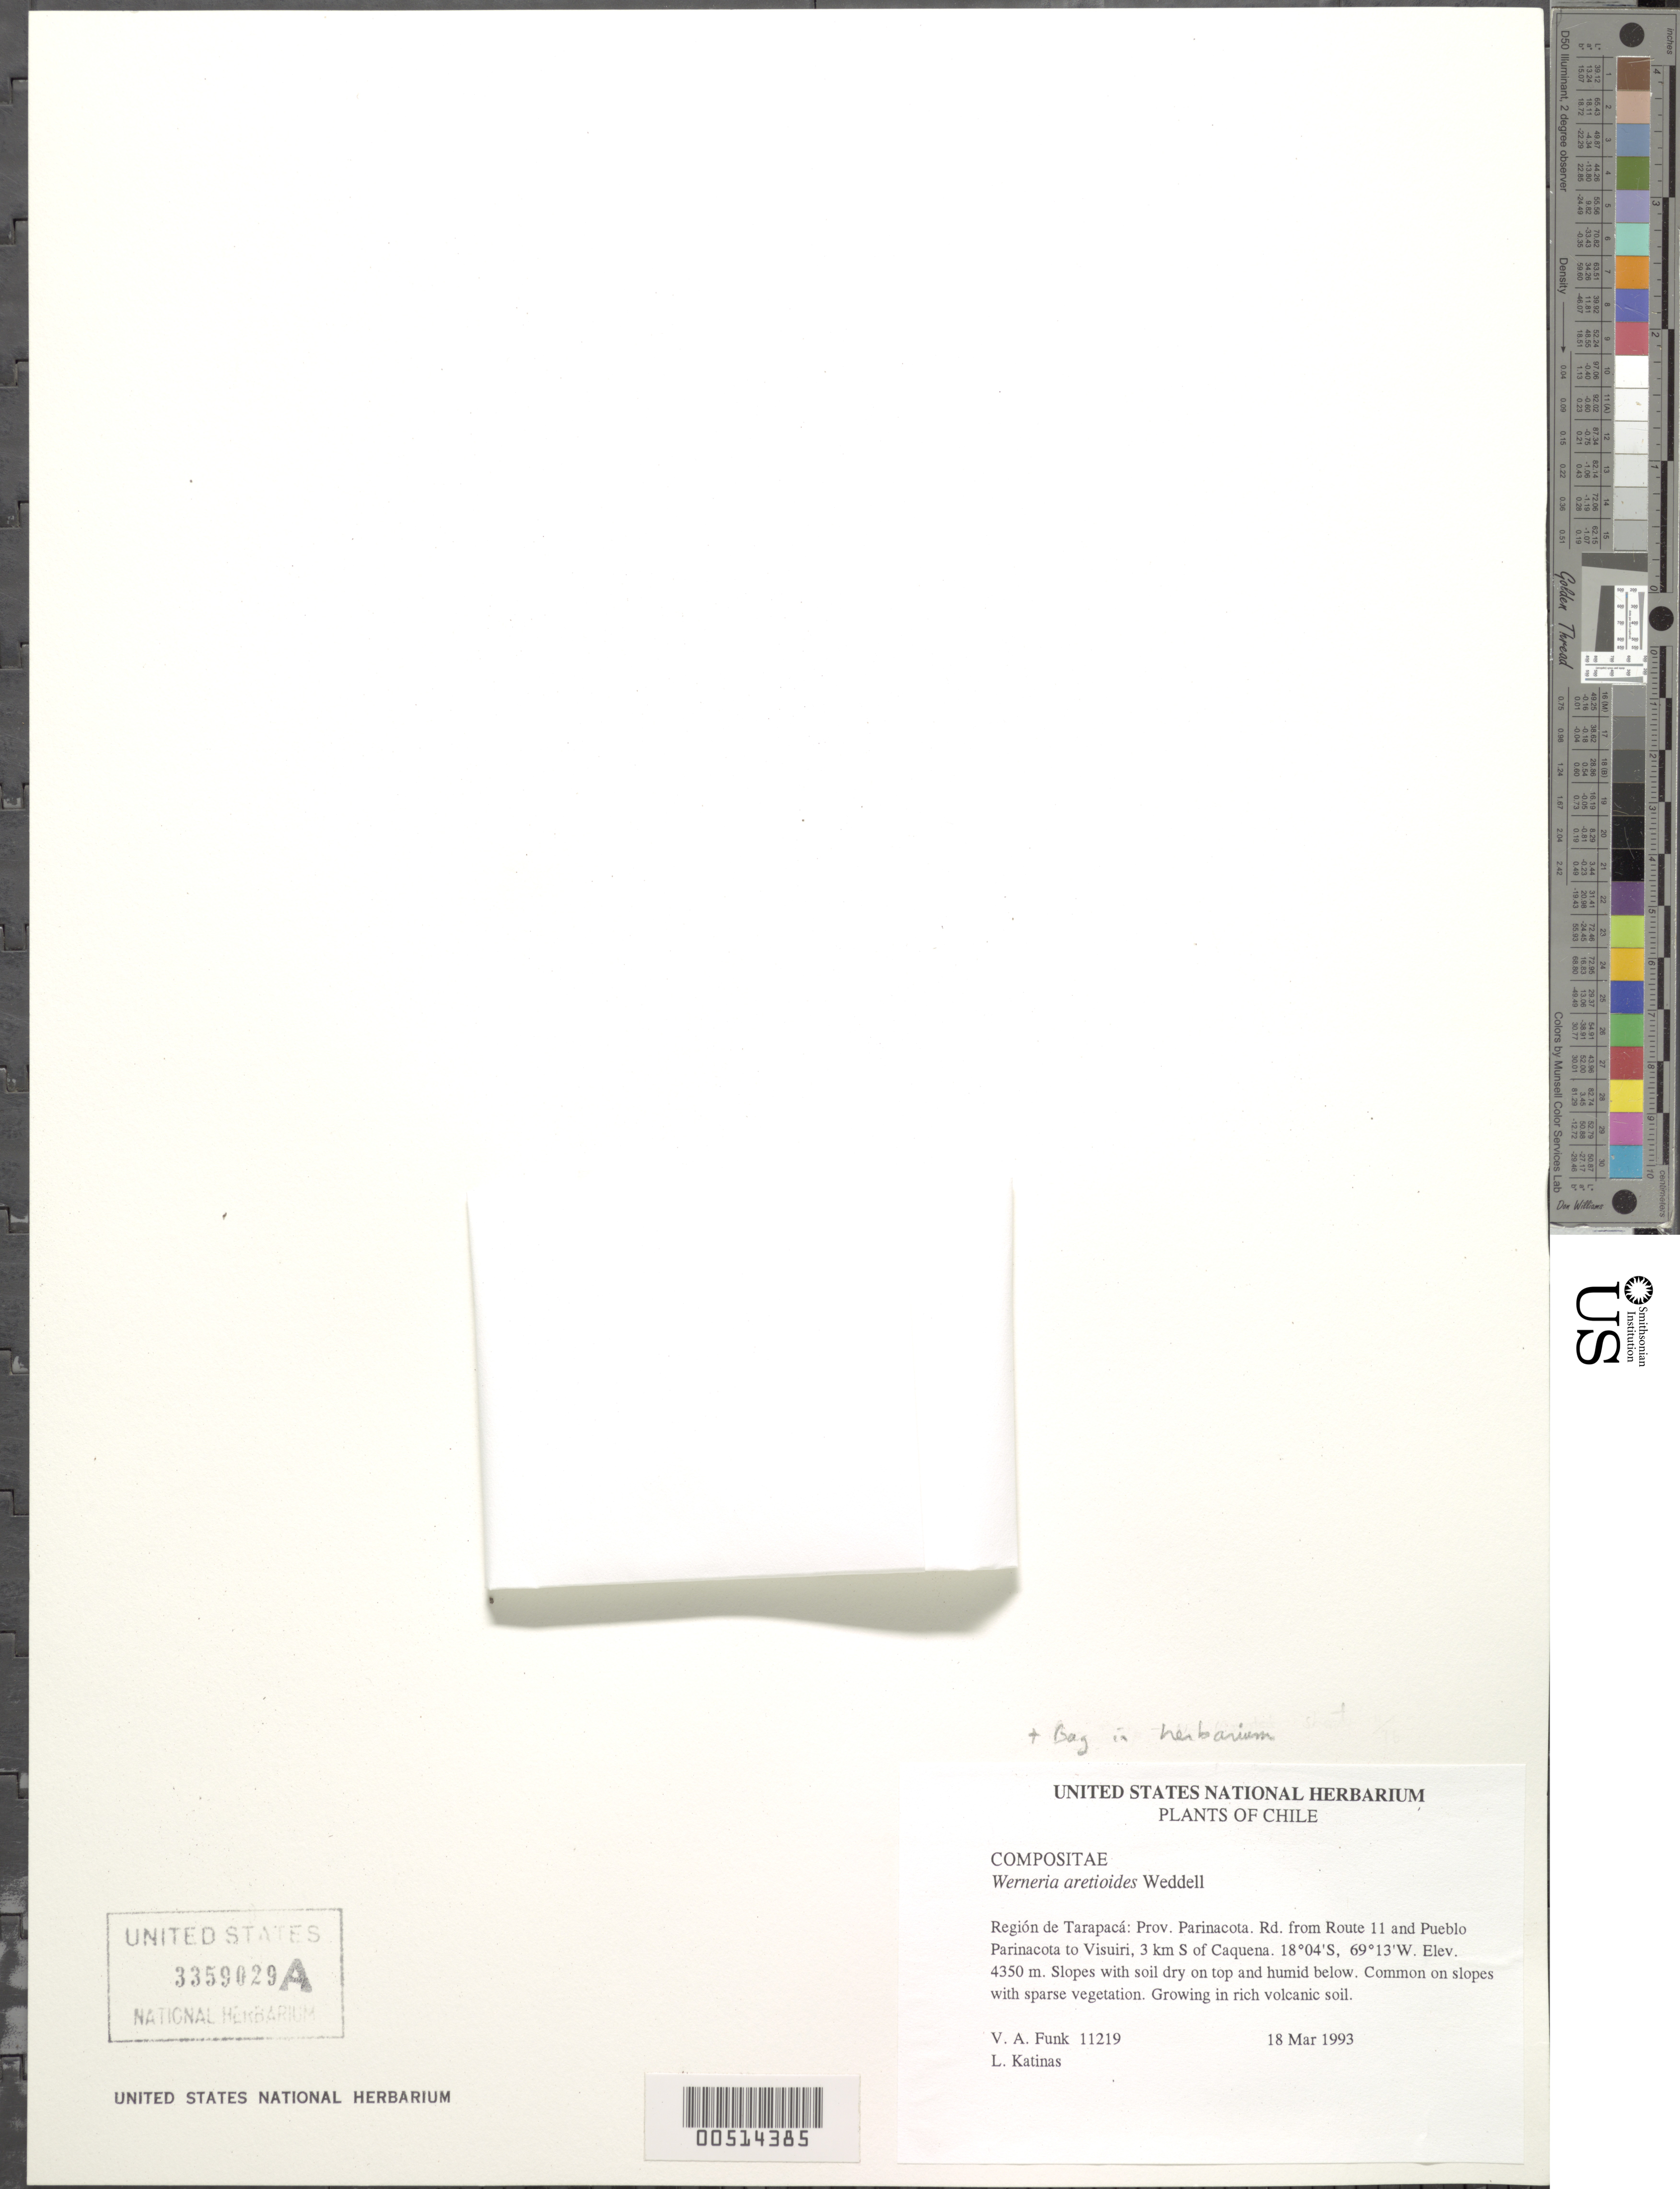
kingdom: Plantae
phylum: Tracheophyta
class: Magnoliopsida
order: Asterales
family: Asteraceae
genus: Werneria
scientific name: Werneria aretioides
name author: Wedd.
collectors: V. Funk & L. Katinas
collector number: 11219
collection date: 1993-03-18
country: Chile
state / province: Tarapacá (I)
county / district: Parinacota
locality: Rd. from Route 11 and Pueblo Parinacota to Visuiri, 3 km S of Caquena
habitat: ETC. Slopes with soil dry on top and humid below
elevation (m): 4350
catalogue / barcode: US 3359029A